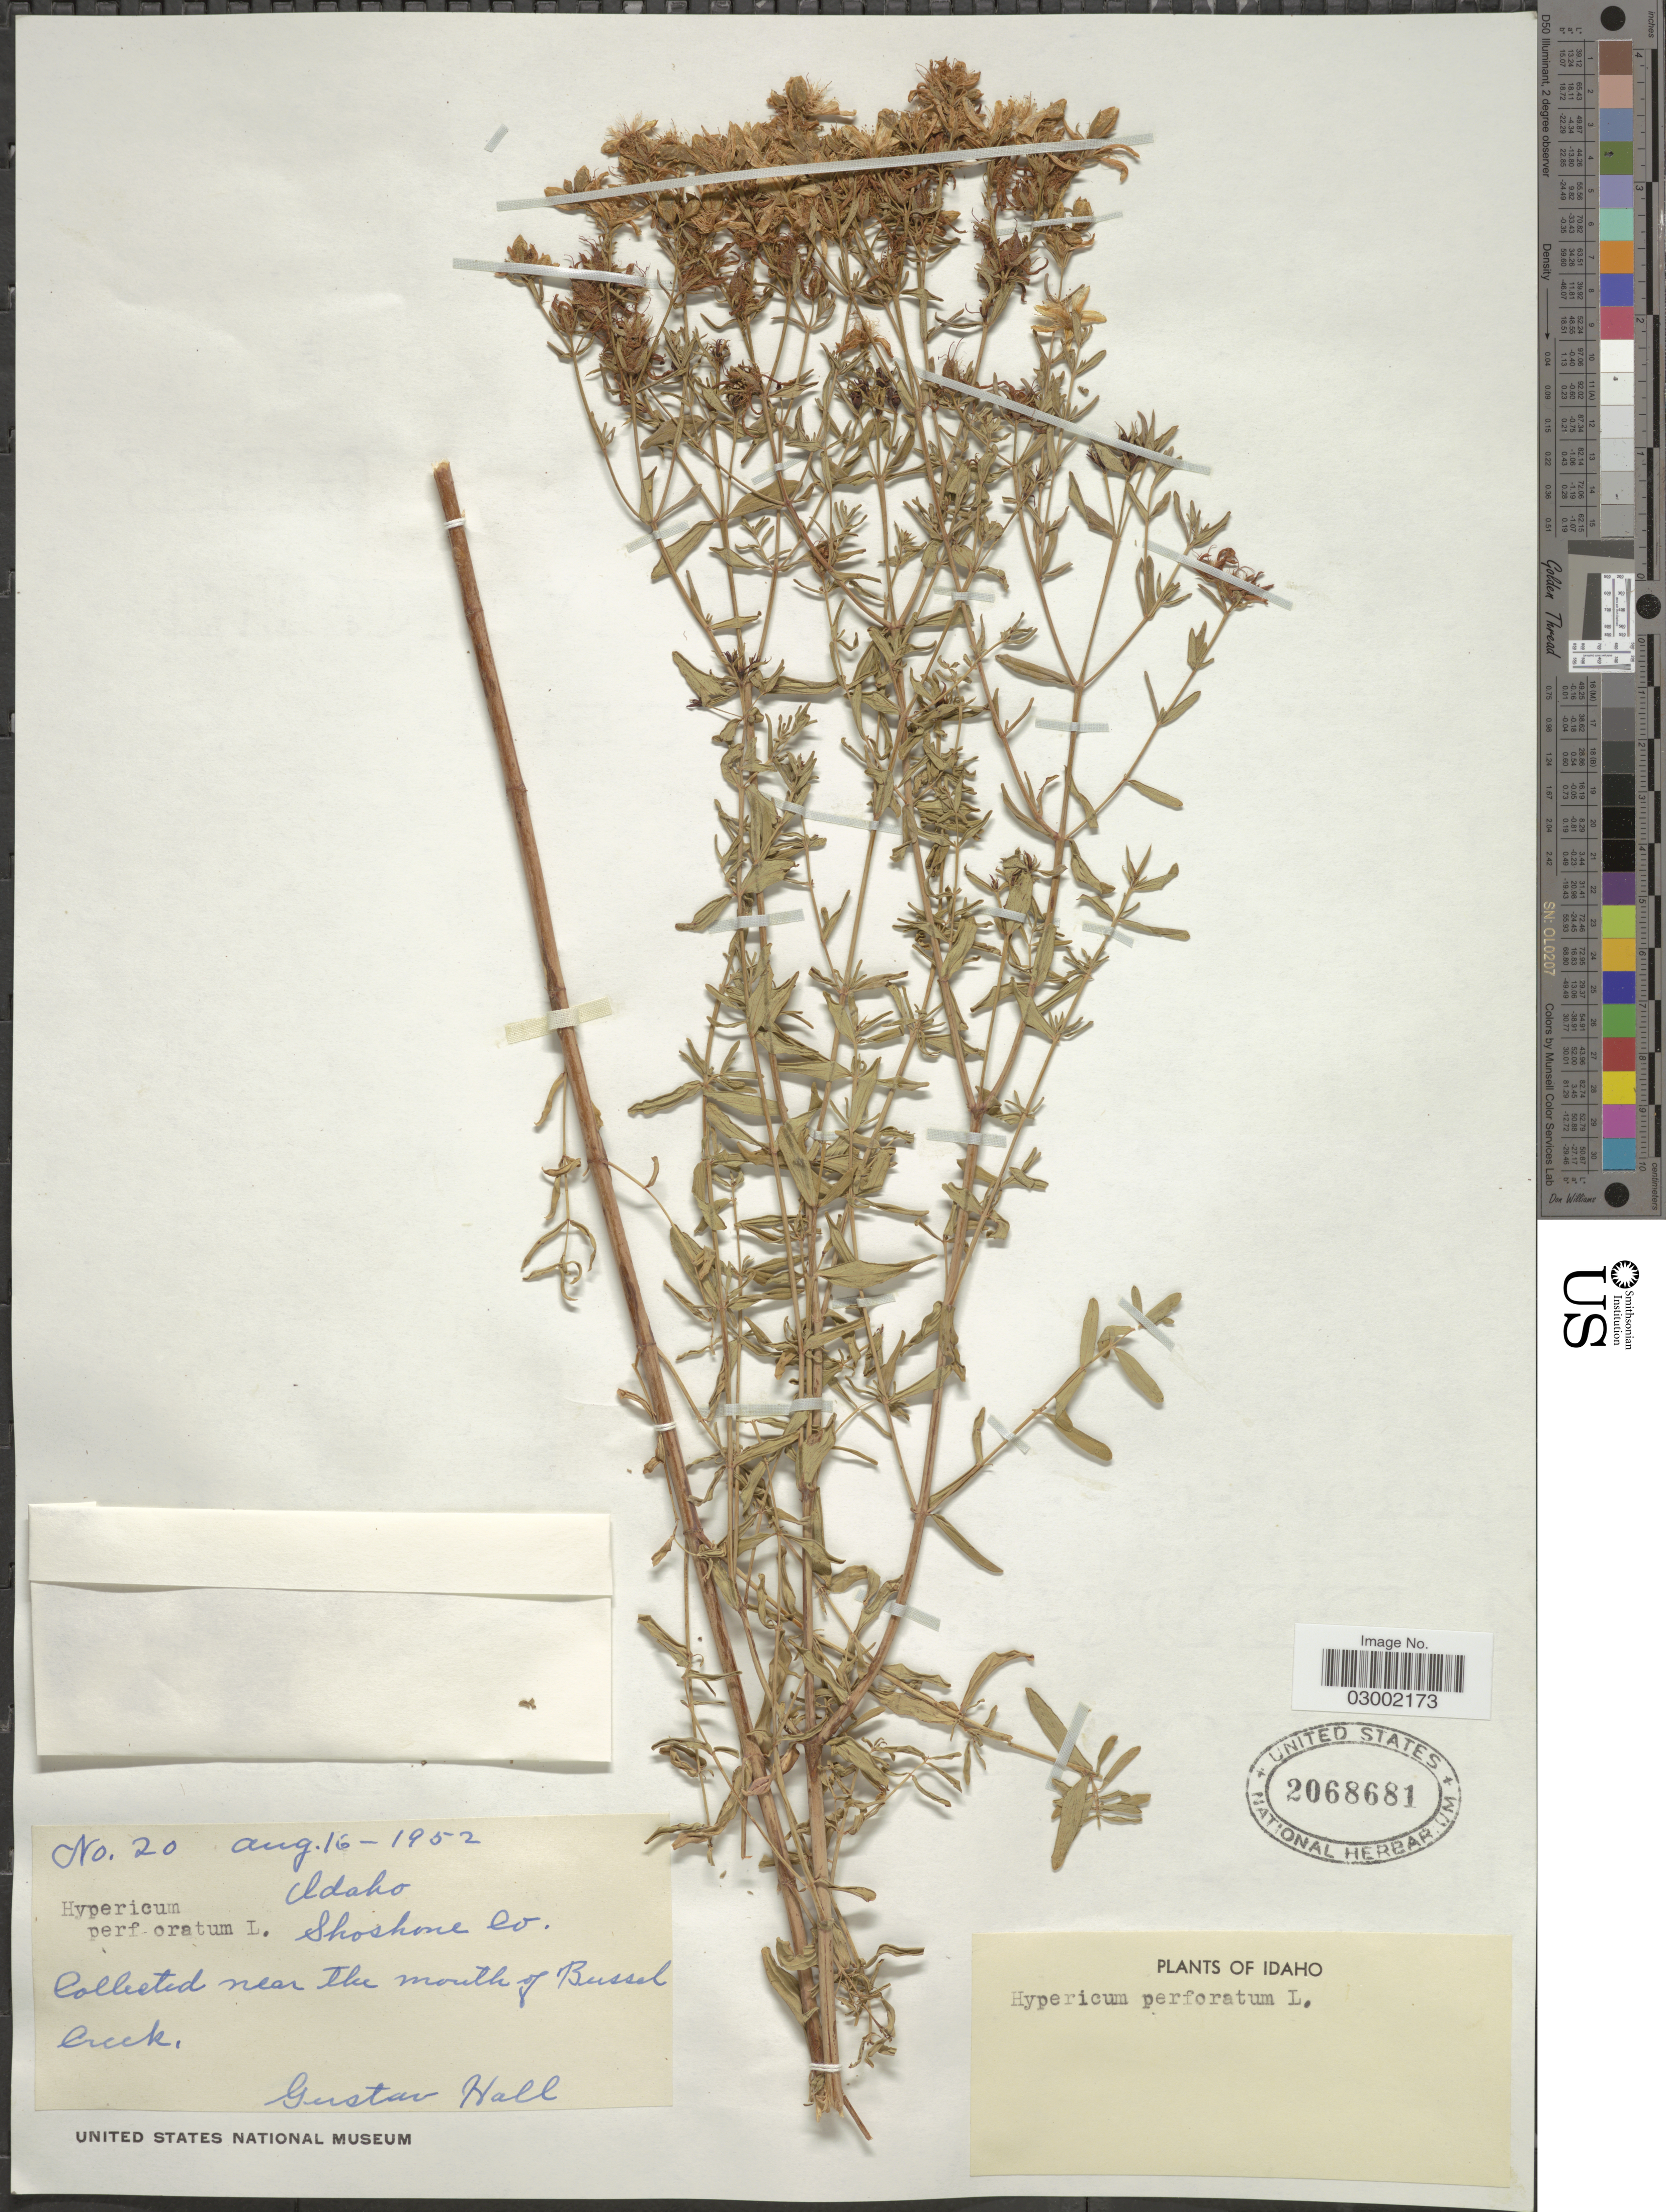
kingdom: Plantae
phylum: Tracheophyta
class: Magnoliopsida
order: Malpighiales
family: Hypericaceae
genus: Hypericum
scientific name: Hypericum perforatum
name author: L.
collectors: G. Hall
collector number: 20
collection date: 1952-08-16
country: United States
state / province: Idaho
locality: Shoshone Co. Collected near the mouth of Bussel Creek.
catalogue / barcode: US 2068681